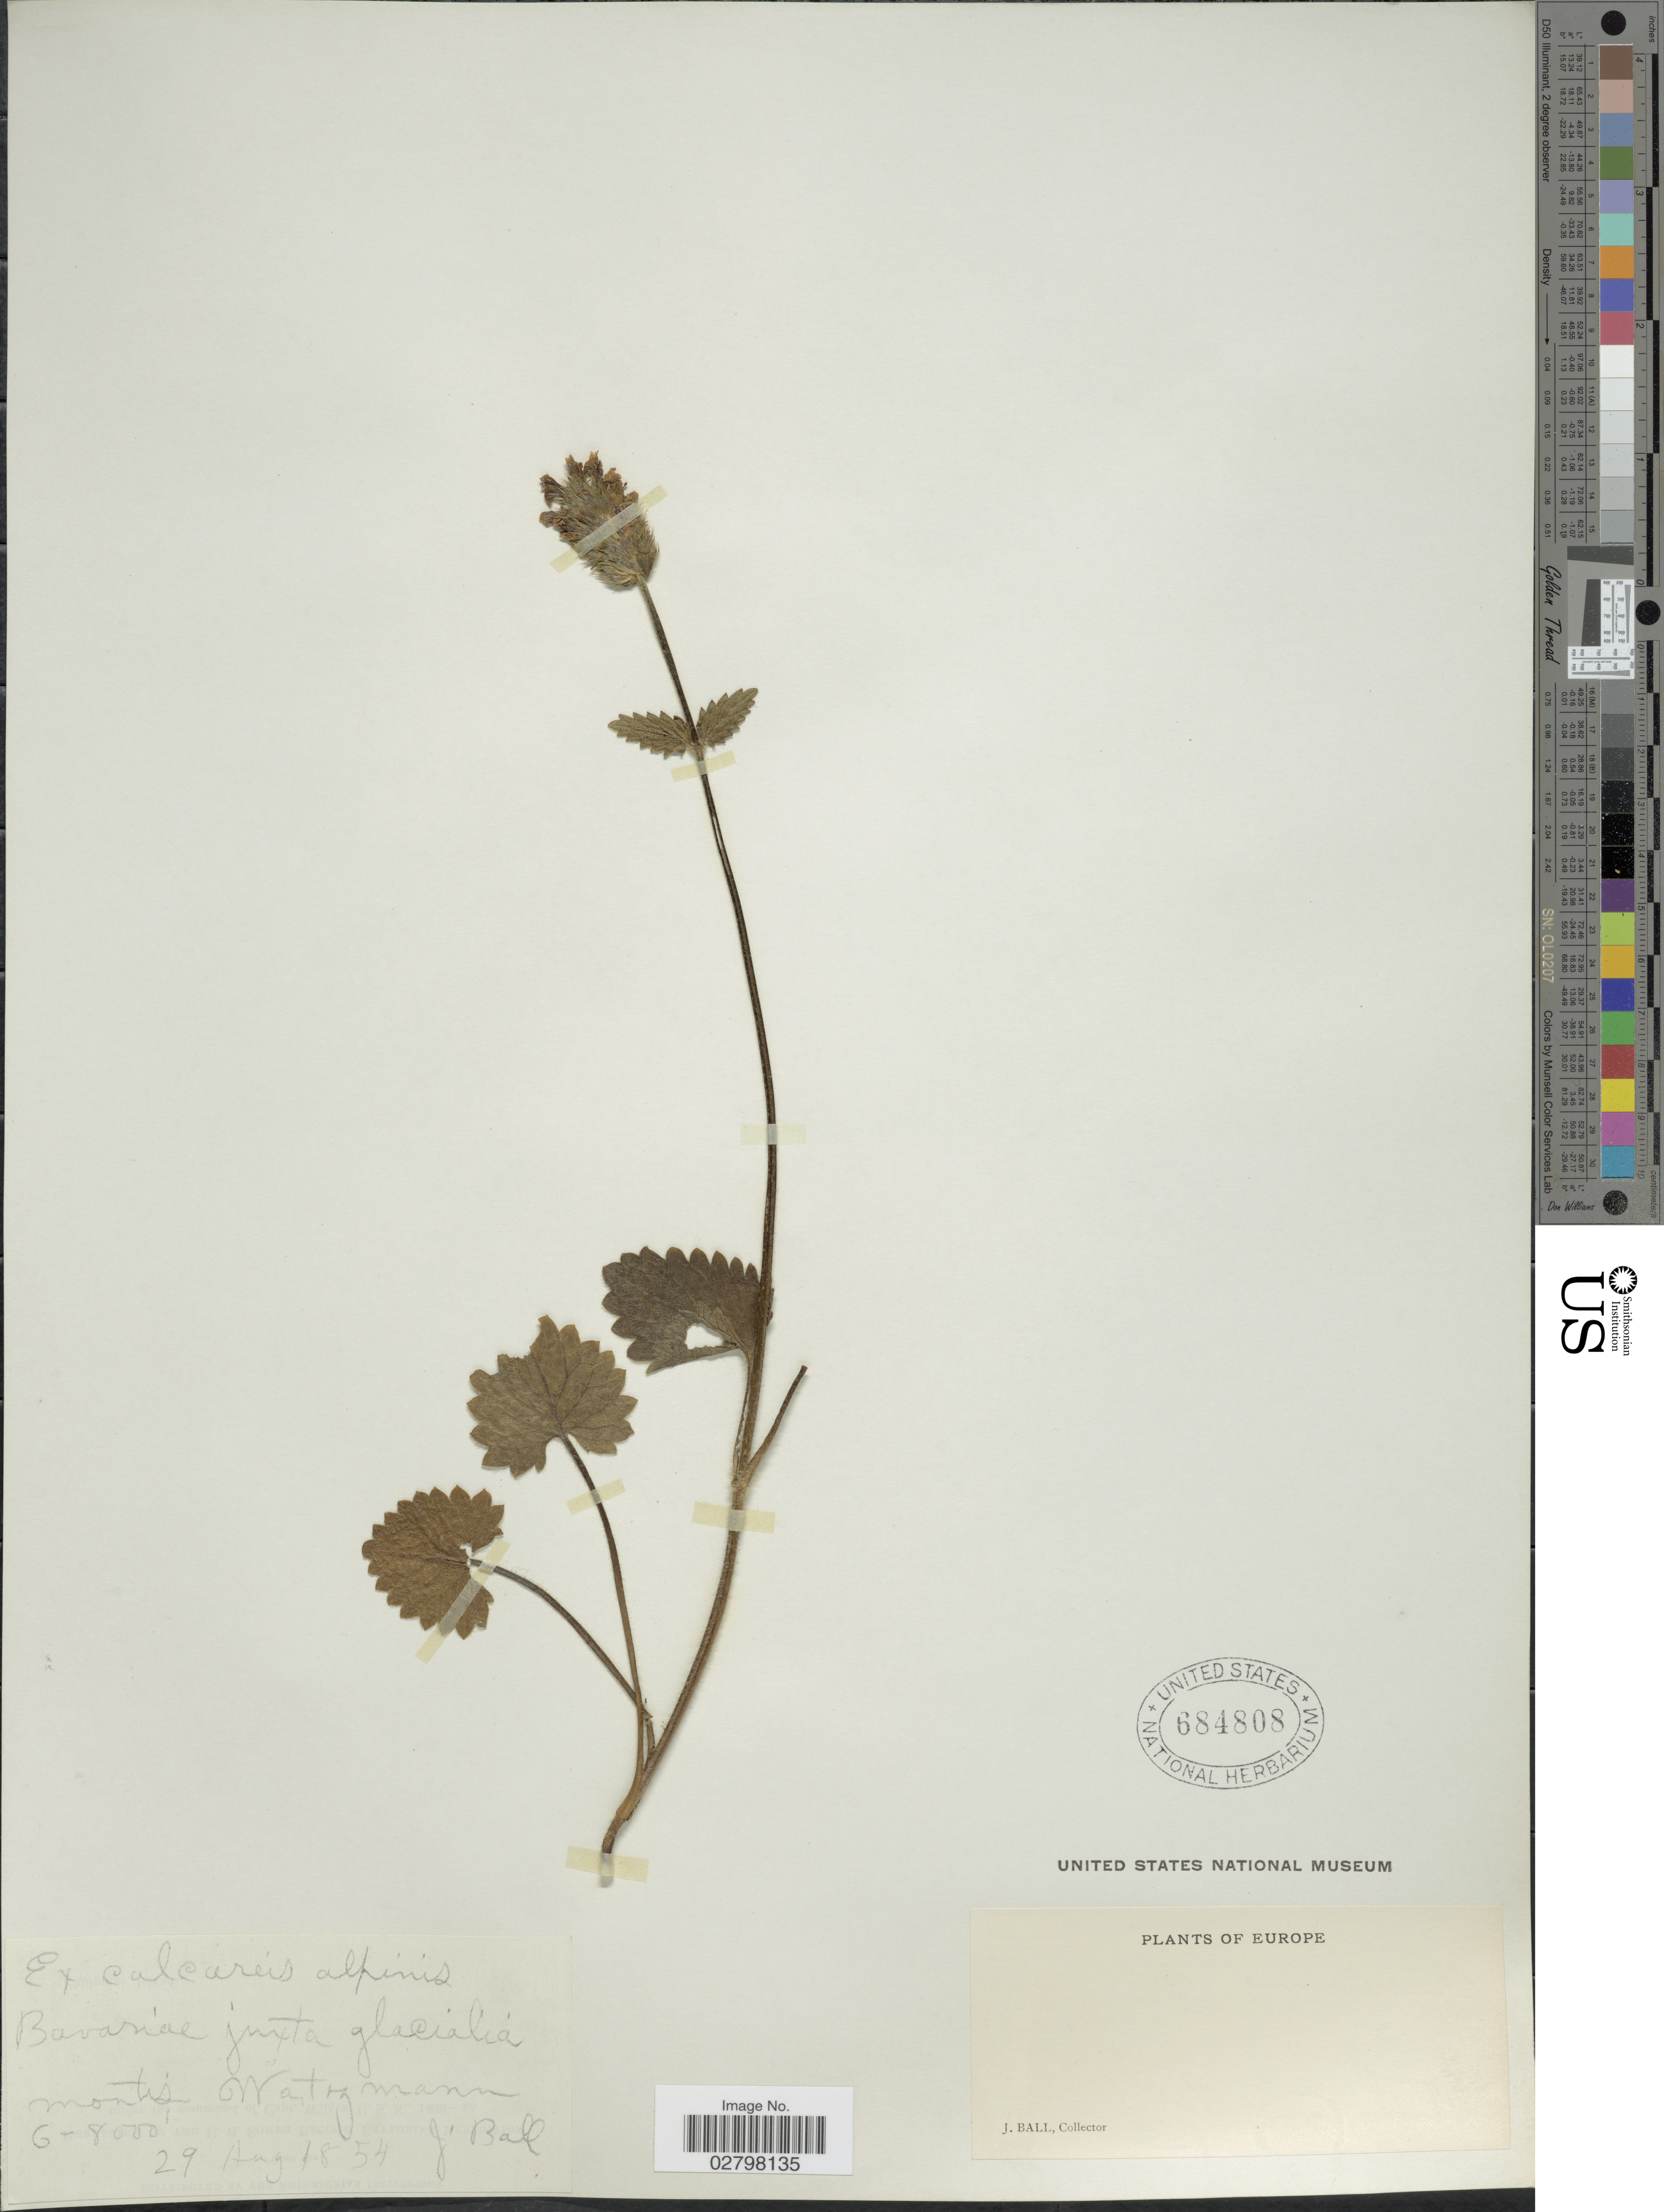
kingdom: Plantae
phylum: Tracheophyta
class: Magnoliopsida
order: Lamiales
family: Lamiaceae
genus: Stachys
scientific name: Stachys sp.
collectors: J. Ball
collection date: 1854-08-29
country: Germany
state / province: Bayern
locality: Ex calcareis alpinis Bavariæ juxta glacialia montis Watzmann. Europe.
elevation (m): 1829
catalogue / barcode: US 684808